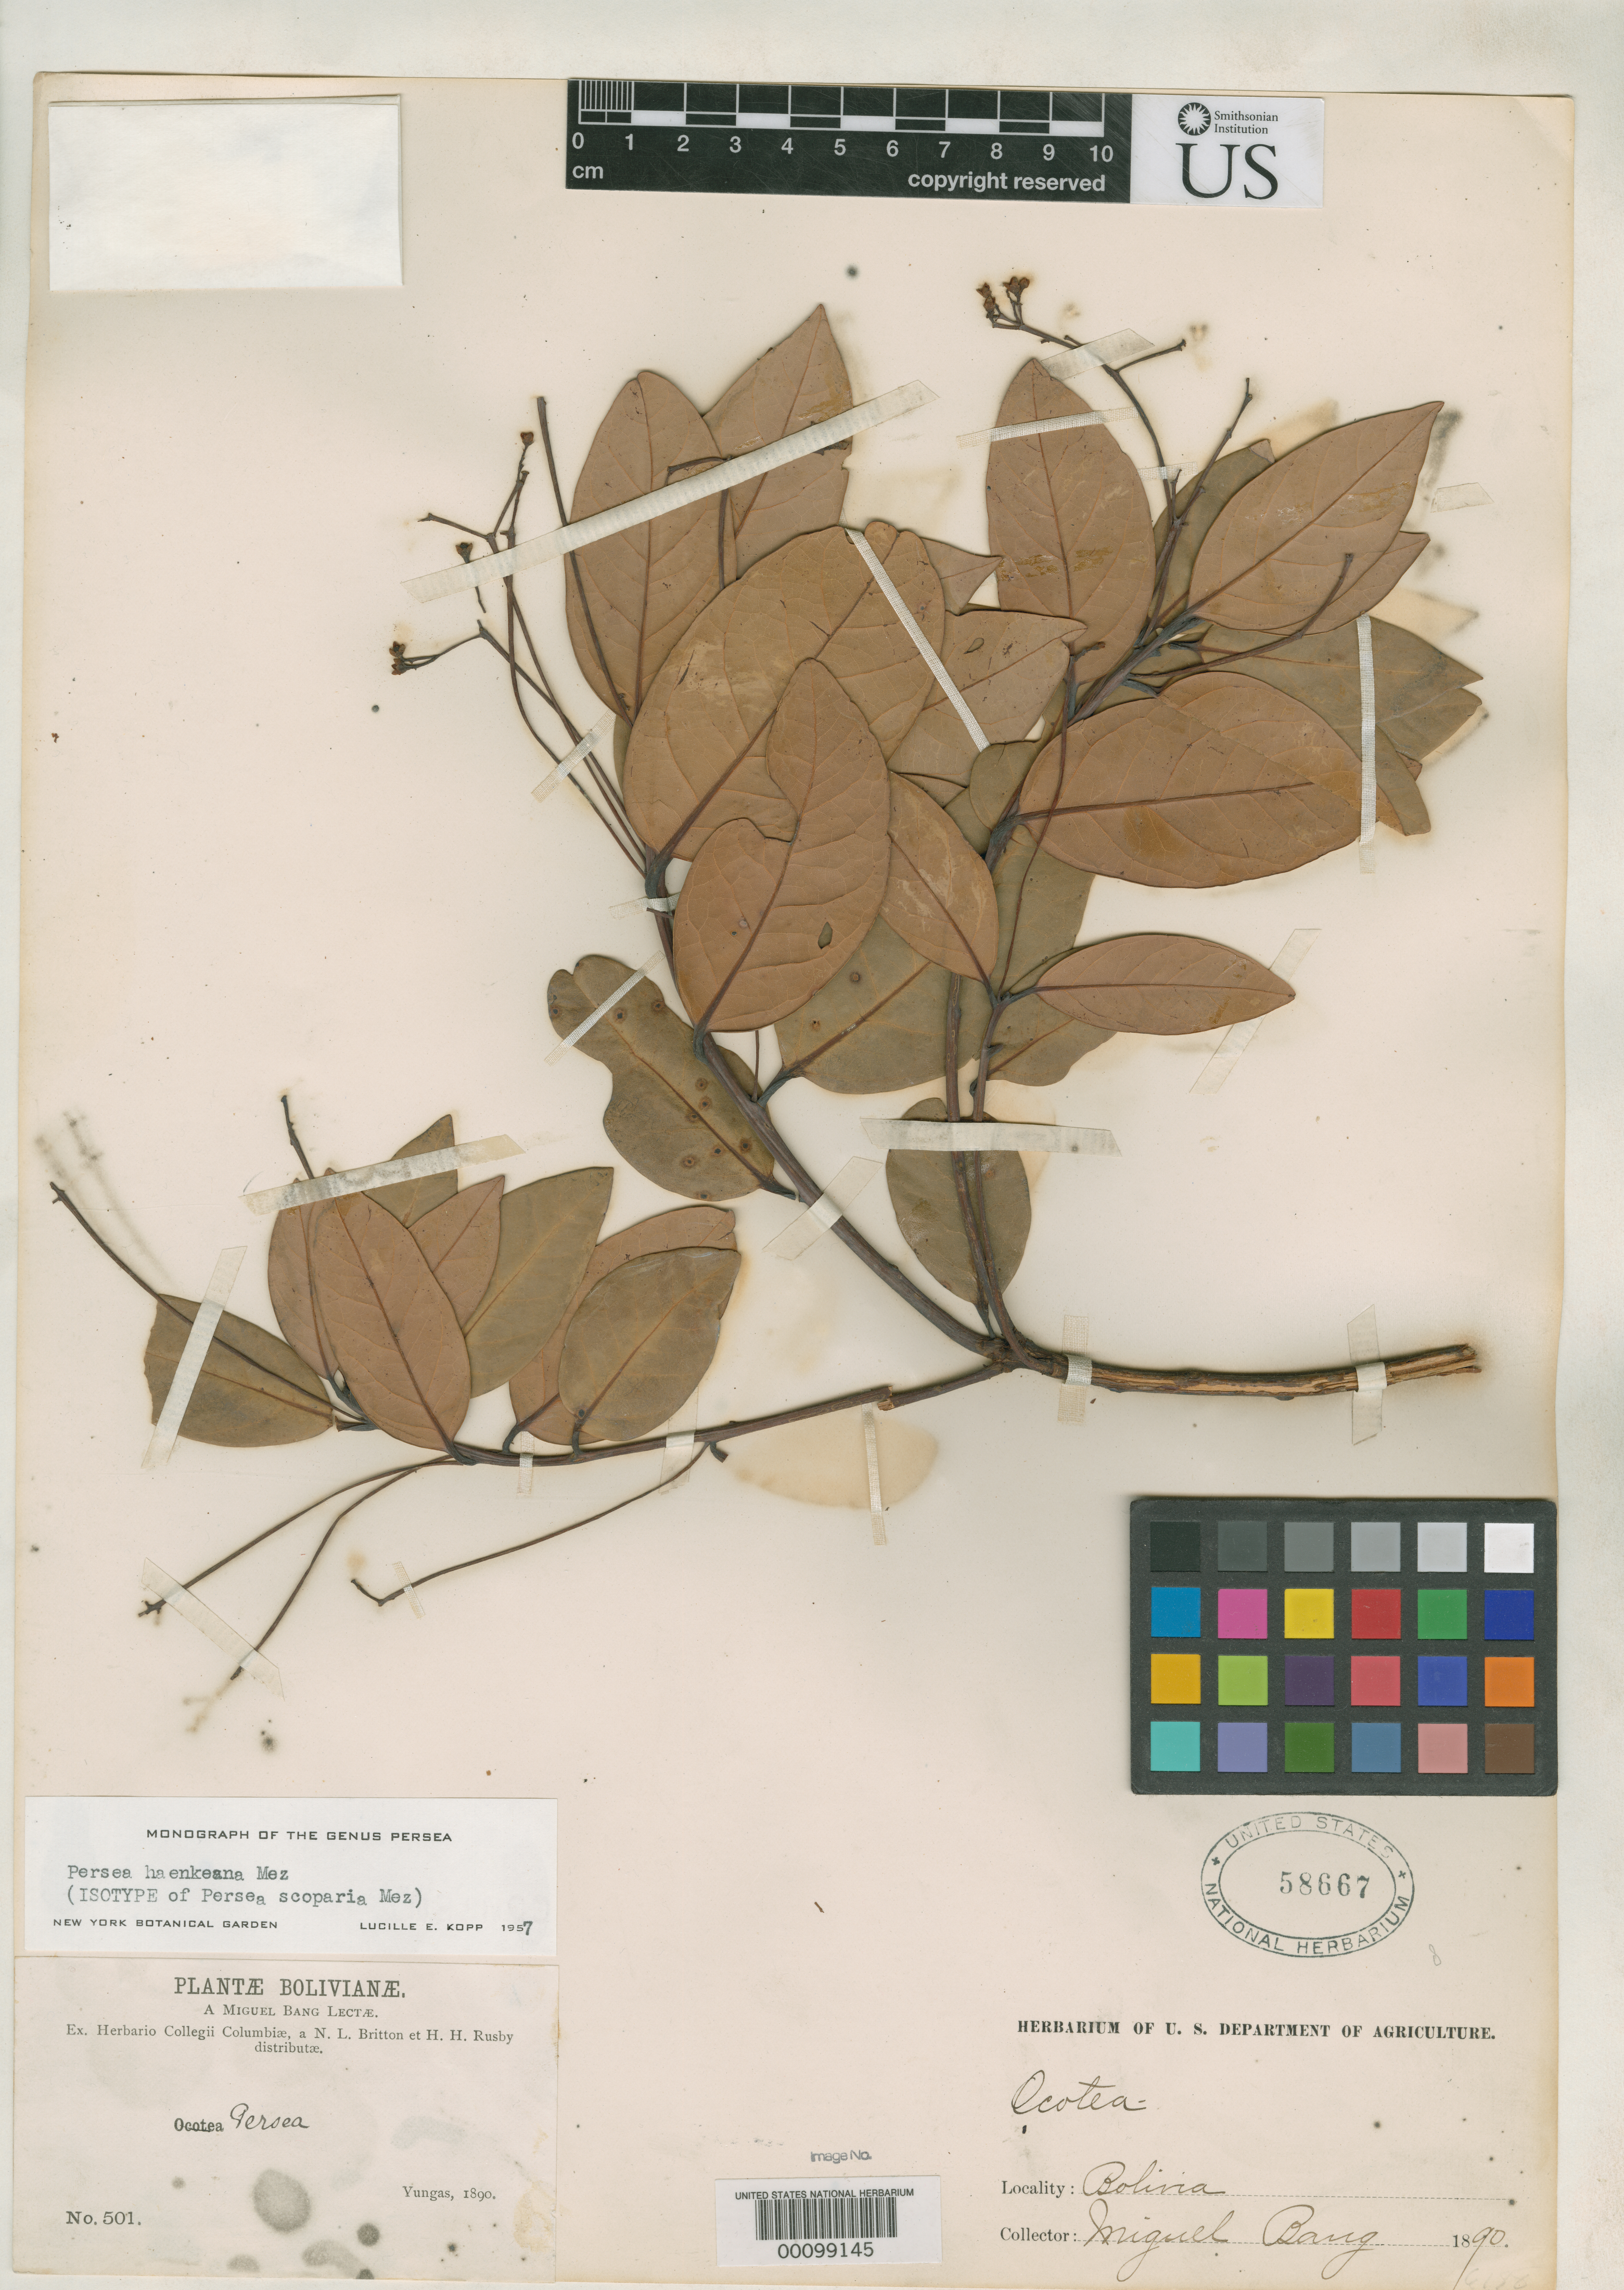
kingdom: Plantae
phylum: Tracheophyta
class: Magnoliopsida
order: Laurales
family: Lauraceae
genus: Persea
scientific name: Persea scoparia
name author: Mez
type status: Isotype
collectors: M. Bang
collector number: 501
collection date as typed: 1890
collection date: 1890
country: Bolivia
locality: Yungas.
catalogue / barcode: US 58667